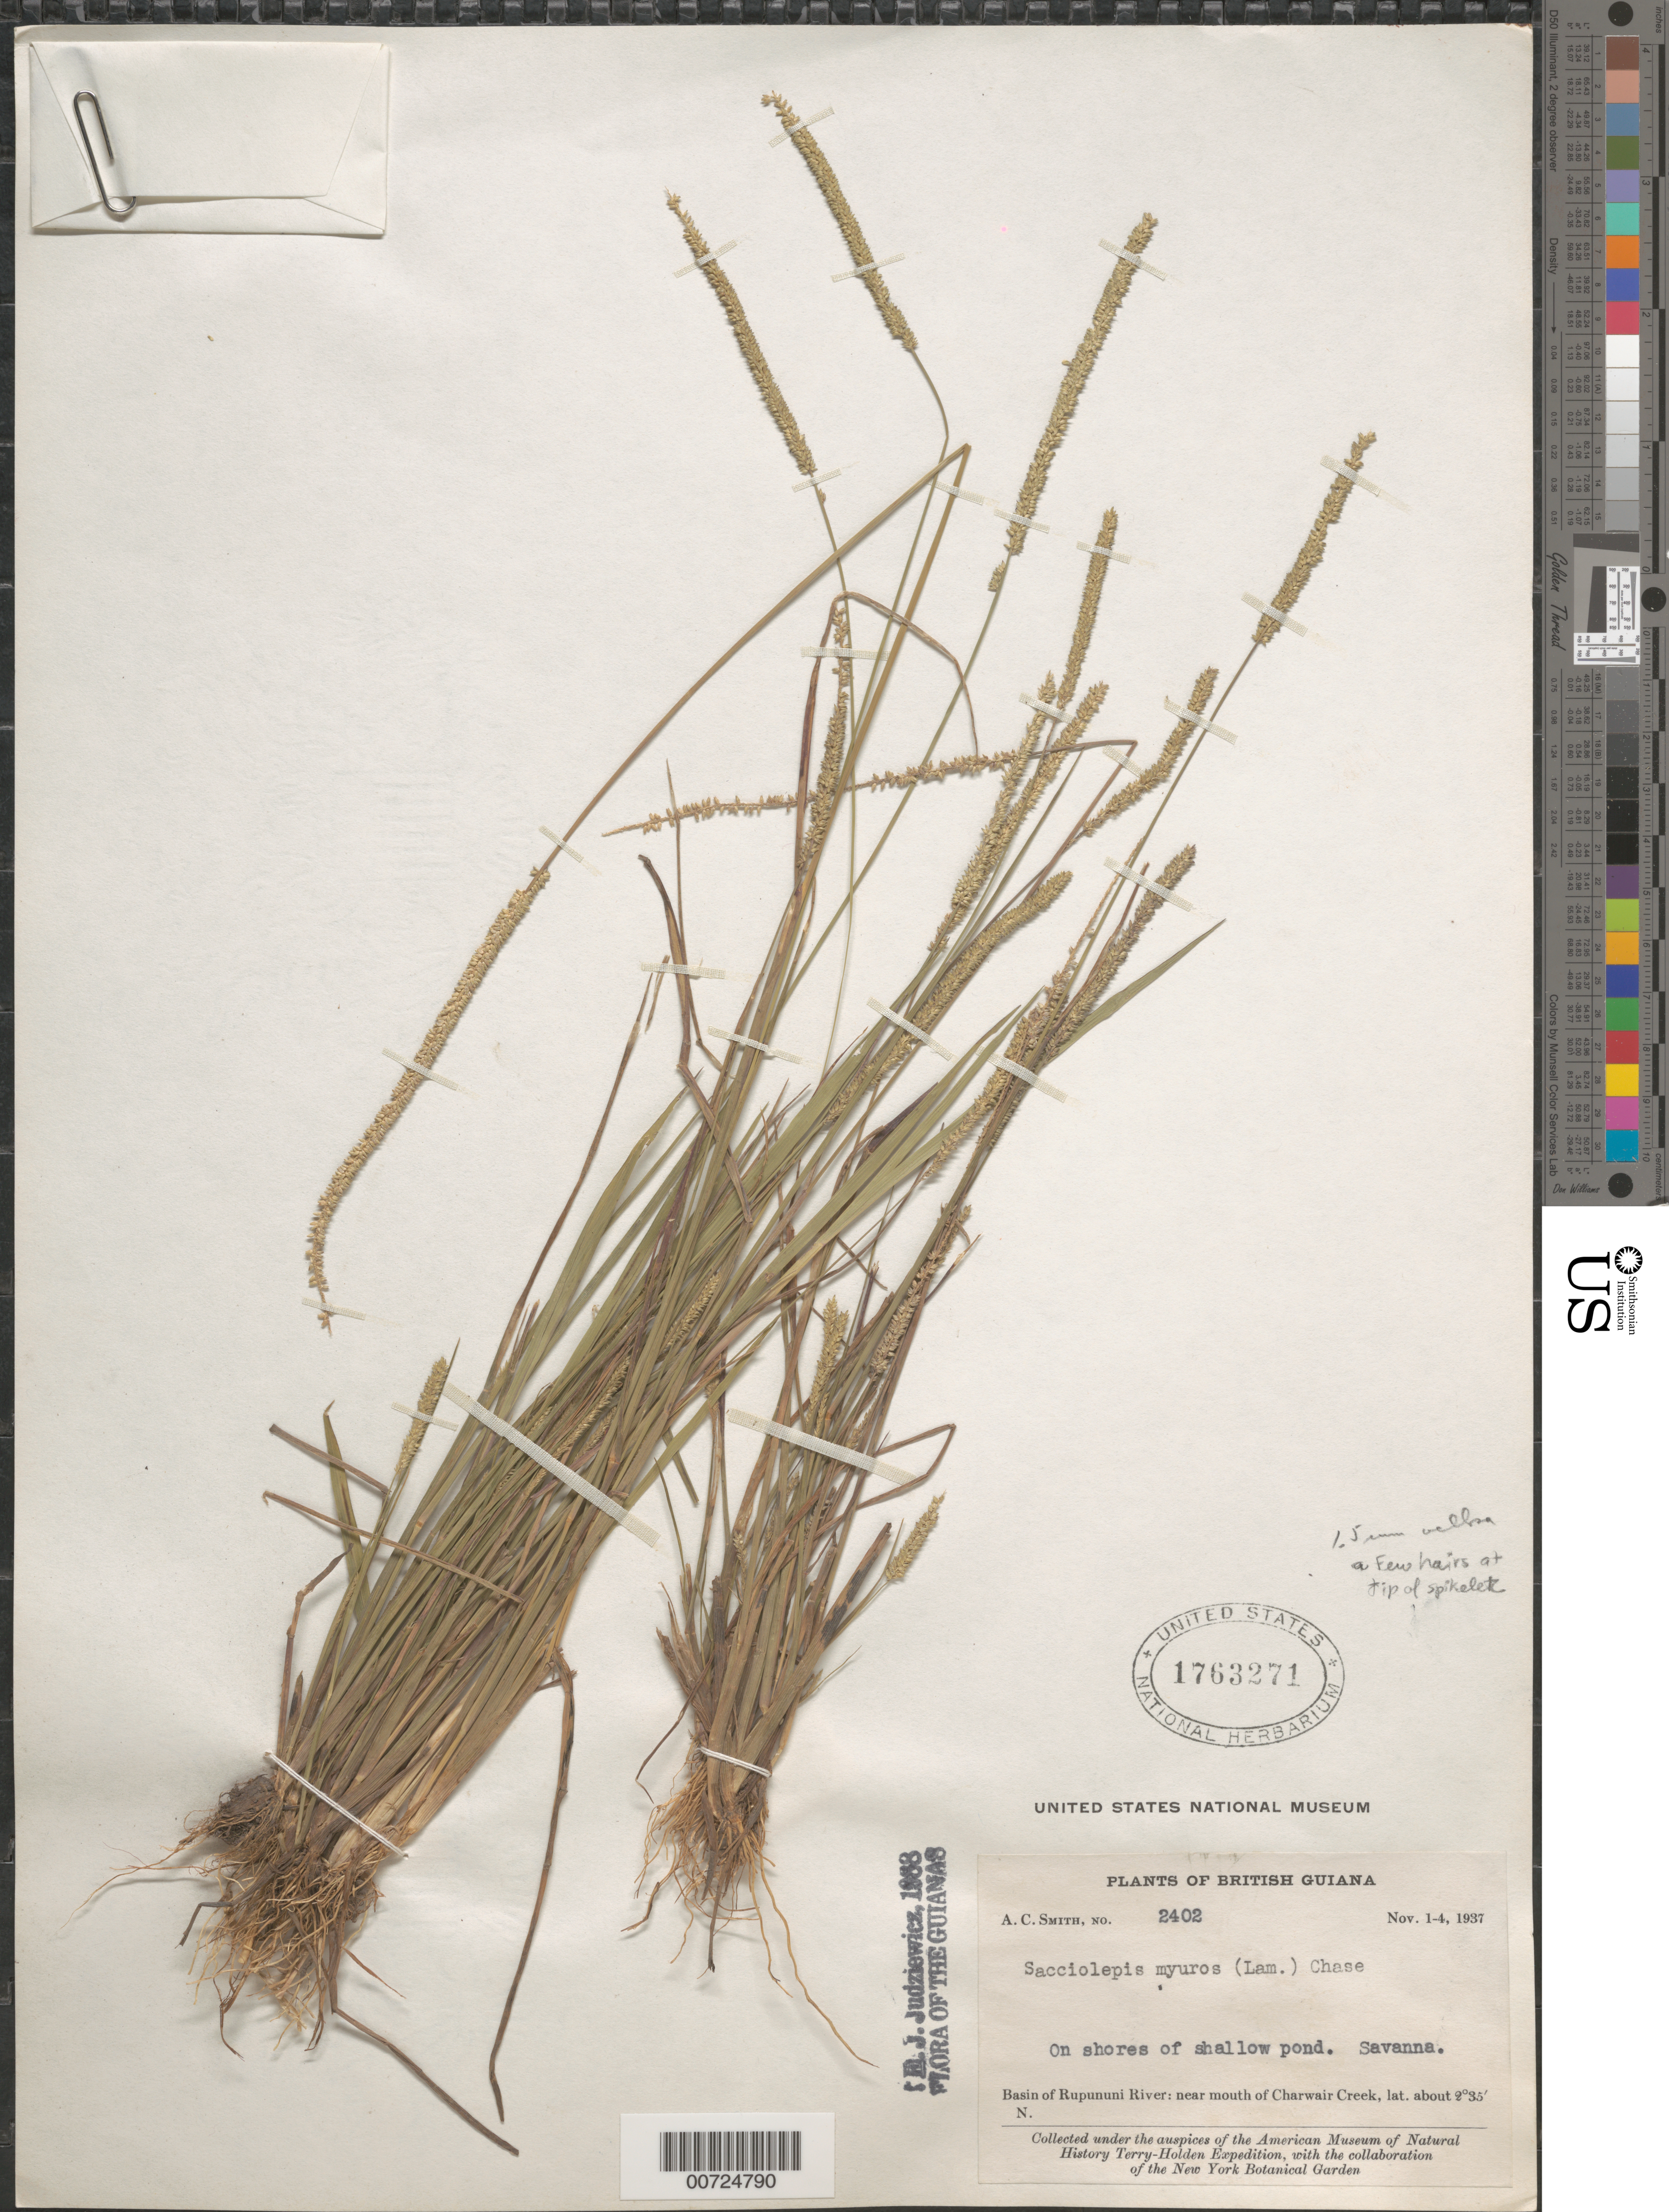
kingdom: Plantae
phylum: Tracheophyta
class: Liliopsida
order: Poales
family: Poaceae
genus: Sacciolepis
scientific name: Sacciolepis myuros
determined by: Judziewicz, E. J.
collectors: A. C. Smith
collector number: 2402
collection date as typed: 1-Nov-37 to 4-Nov-37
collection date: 1937-11-01/1937-11-04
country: Guyana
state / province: U. Takutu-U. Essequibo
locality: Charwair Creek, near mouth, Rupununi R. basin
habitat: Shores of shallow pond, savanna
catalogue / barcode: US 1763271